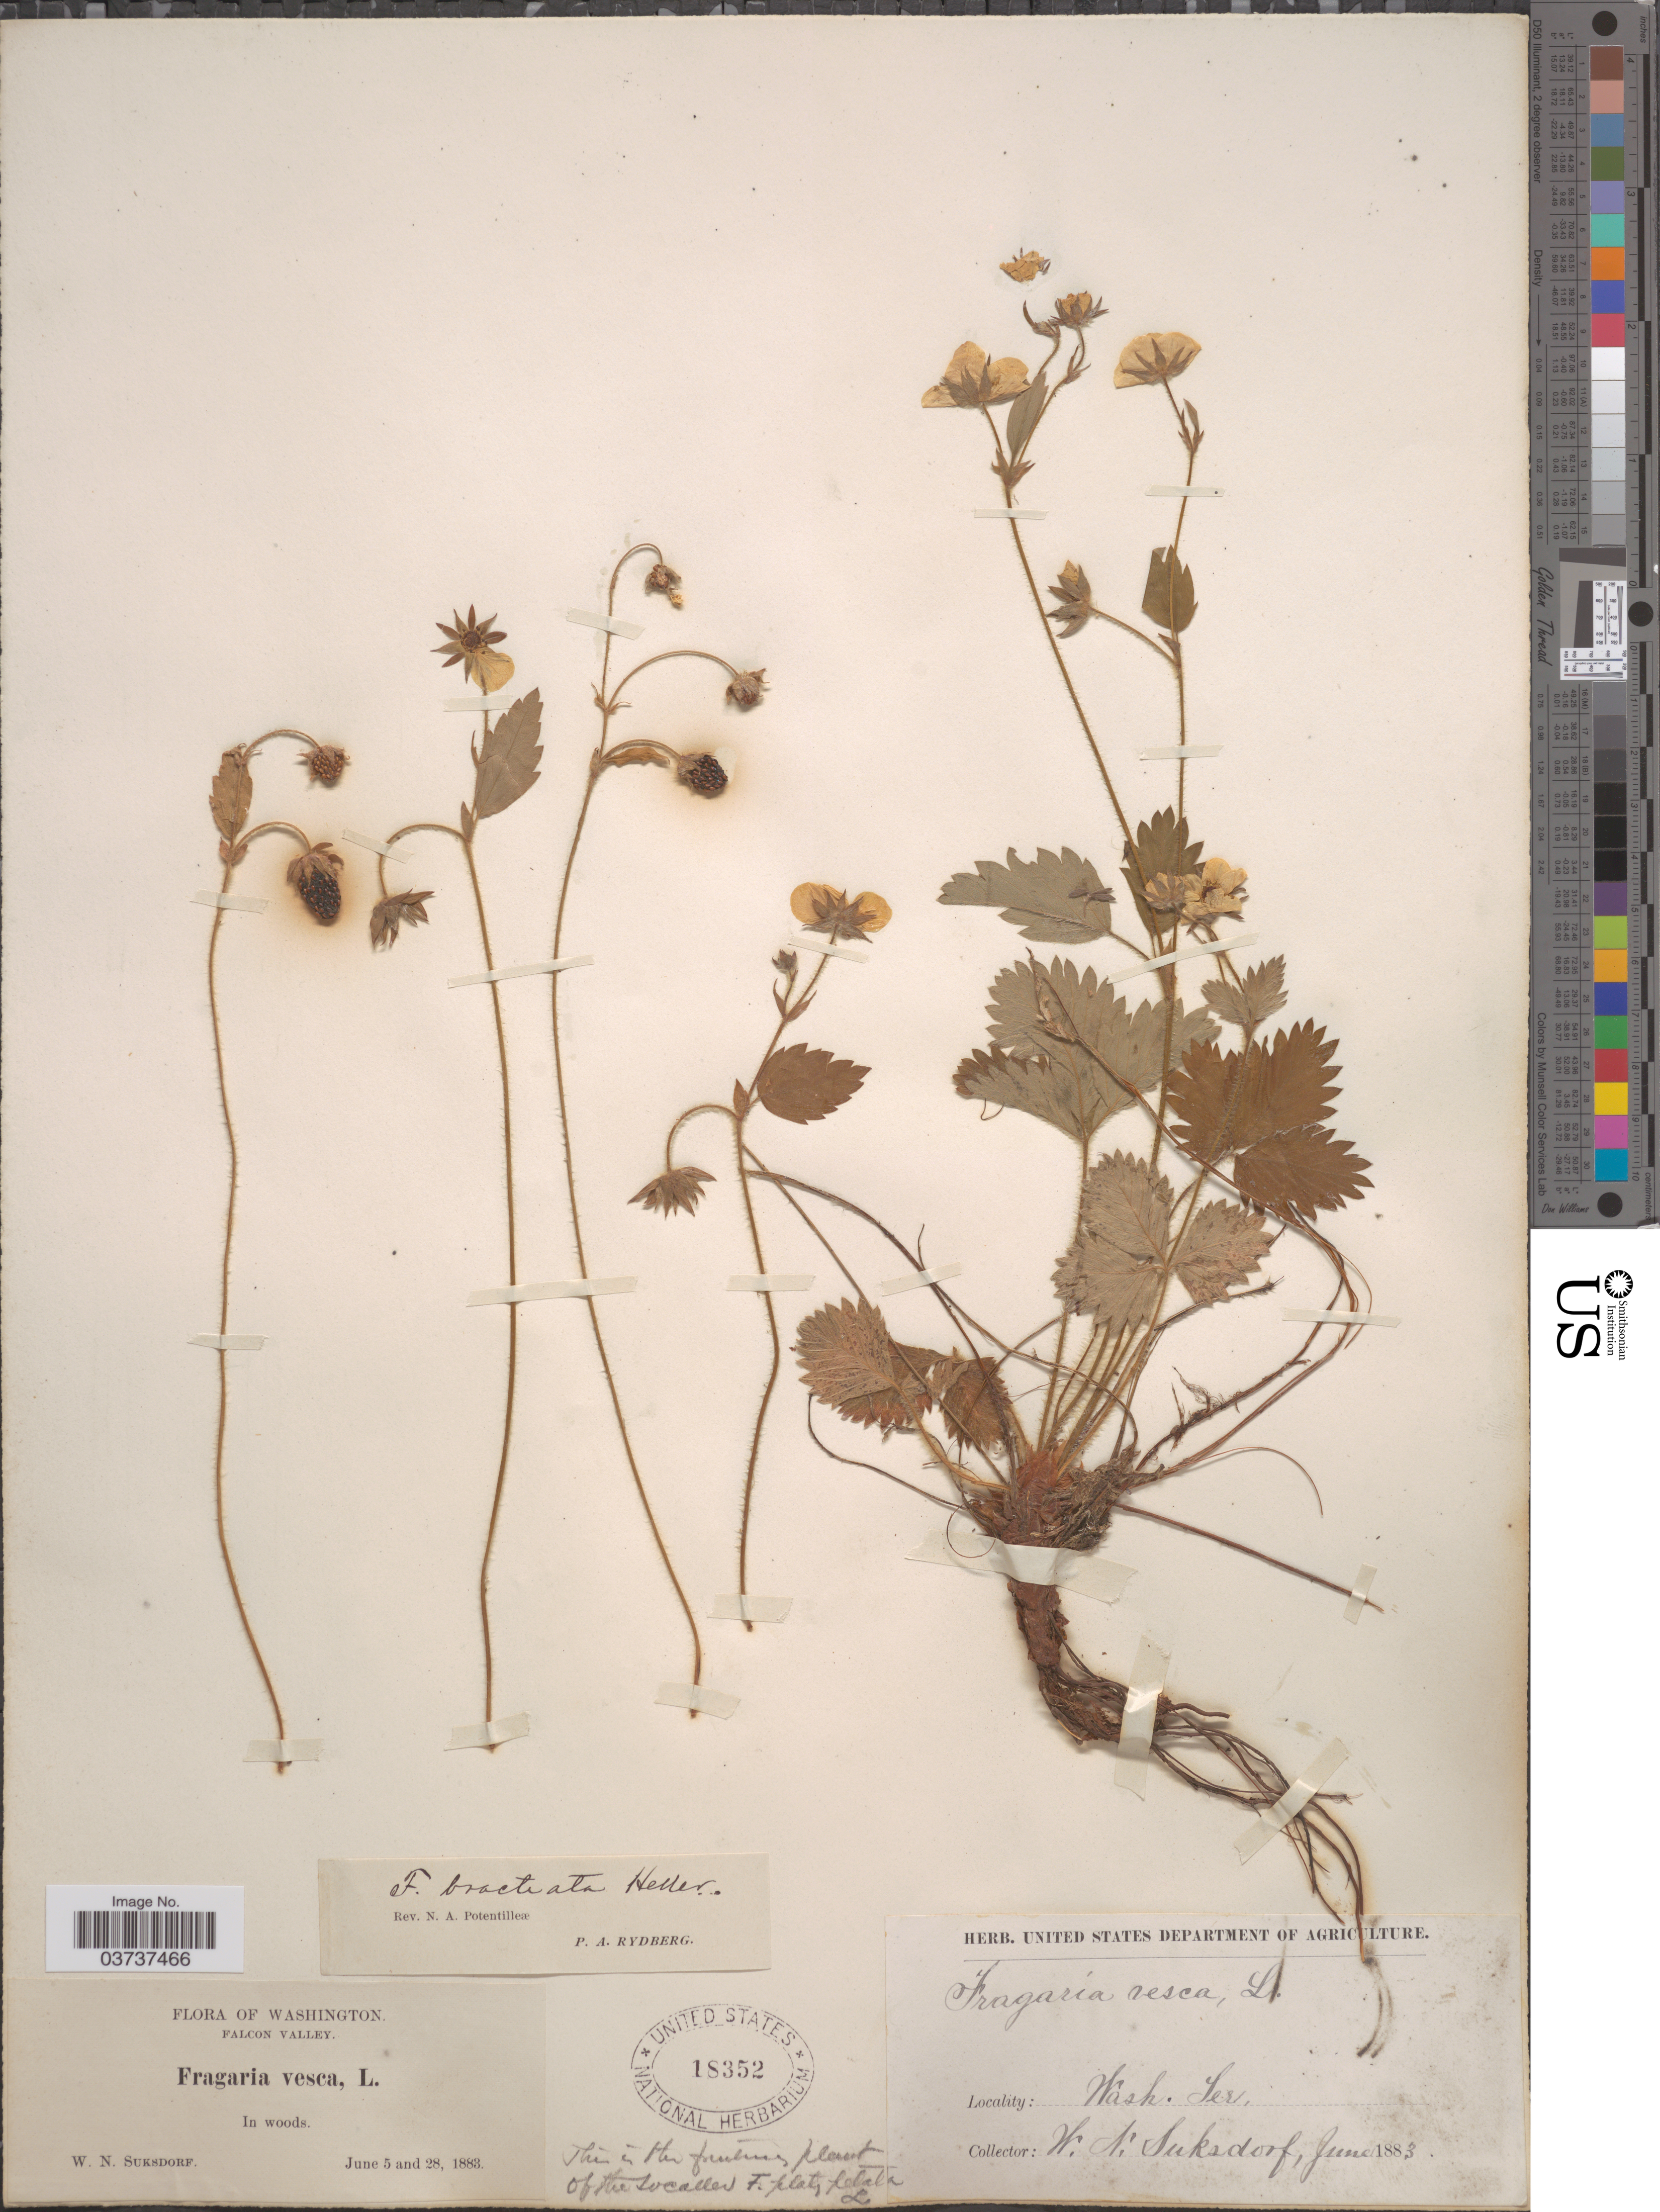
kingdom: Plantae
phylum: Tracheophyta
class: Magnoliopsida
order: Rosales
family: Rosaceae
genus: Fragaria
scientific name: Fragaria vesca subsp. bracteata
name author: L.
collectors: W. N. Suksdorf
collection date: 1883-06-05/1883-06-28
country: United States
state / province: Washington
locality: Falcon Valley.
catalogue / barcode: US 18352